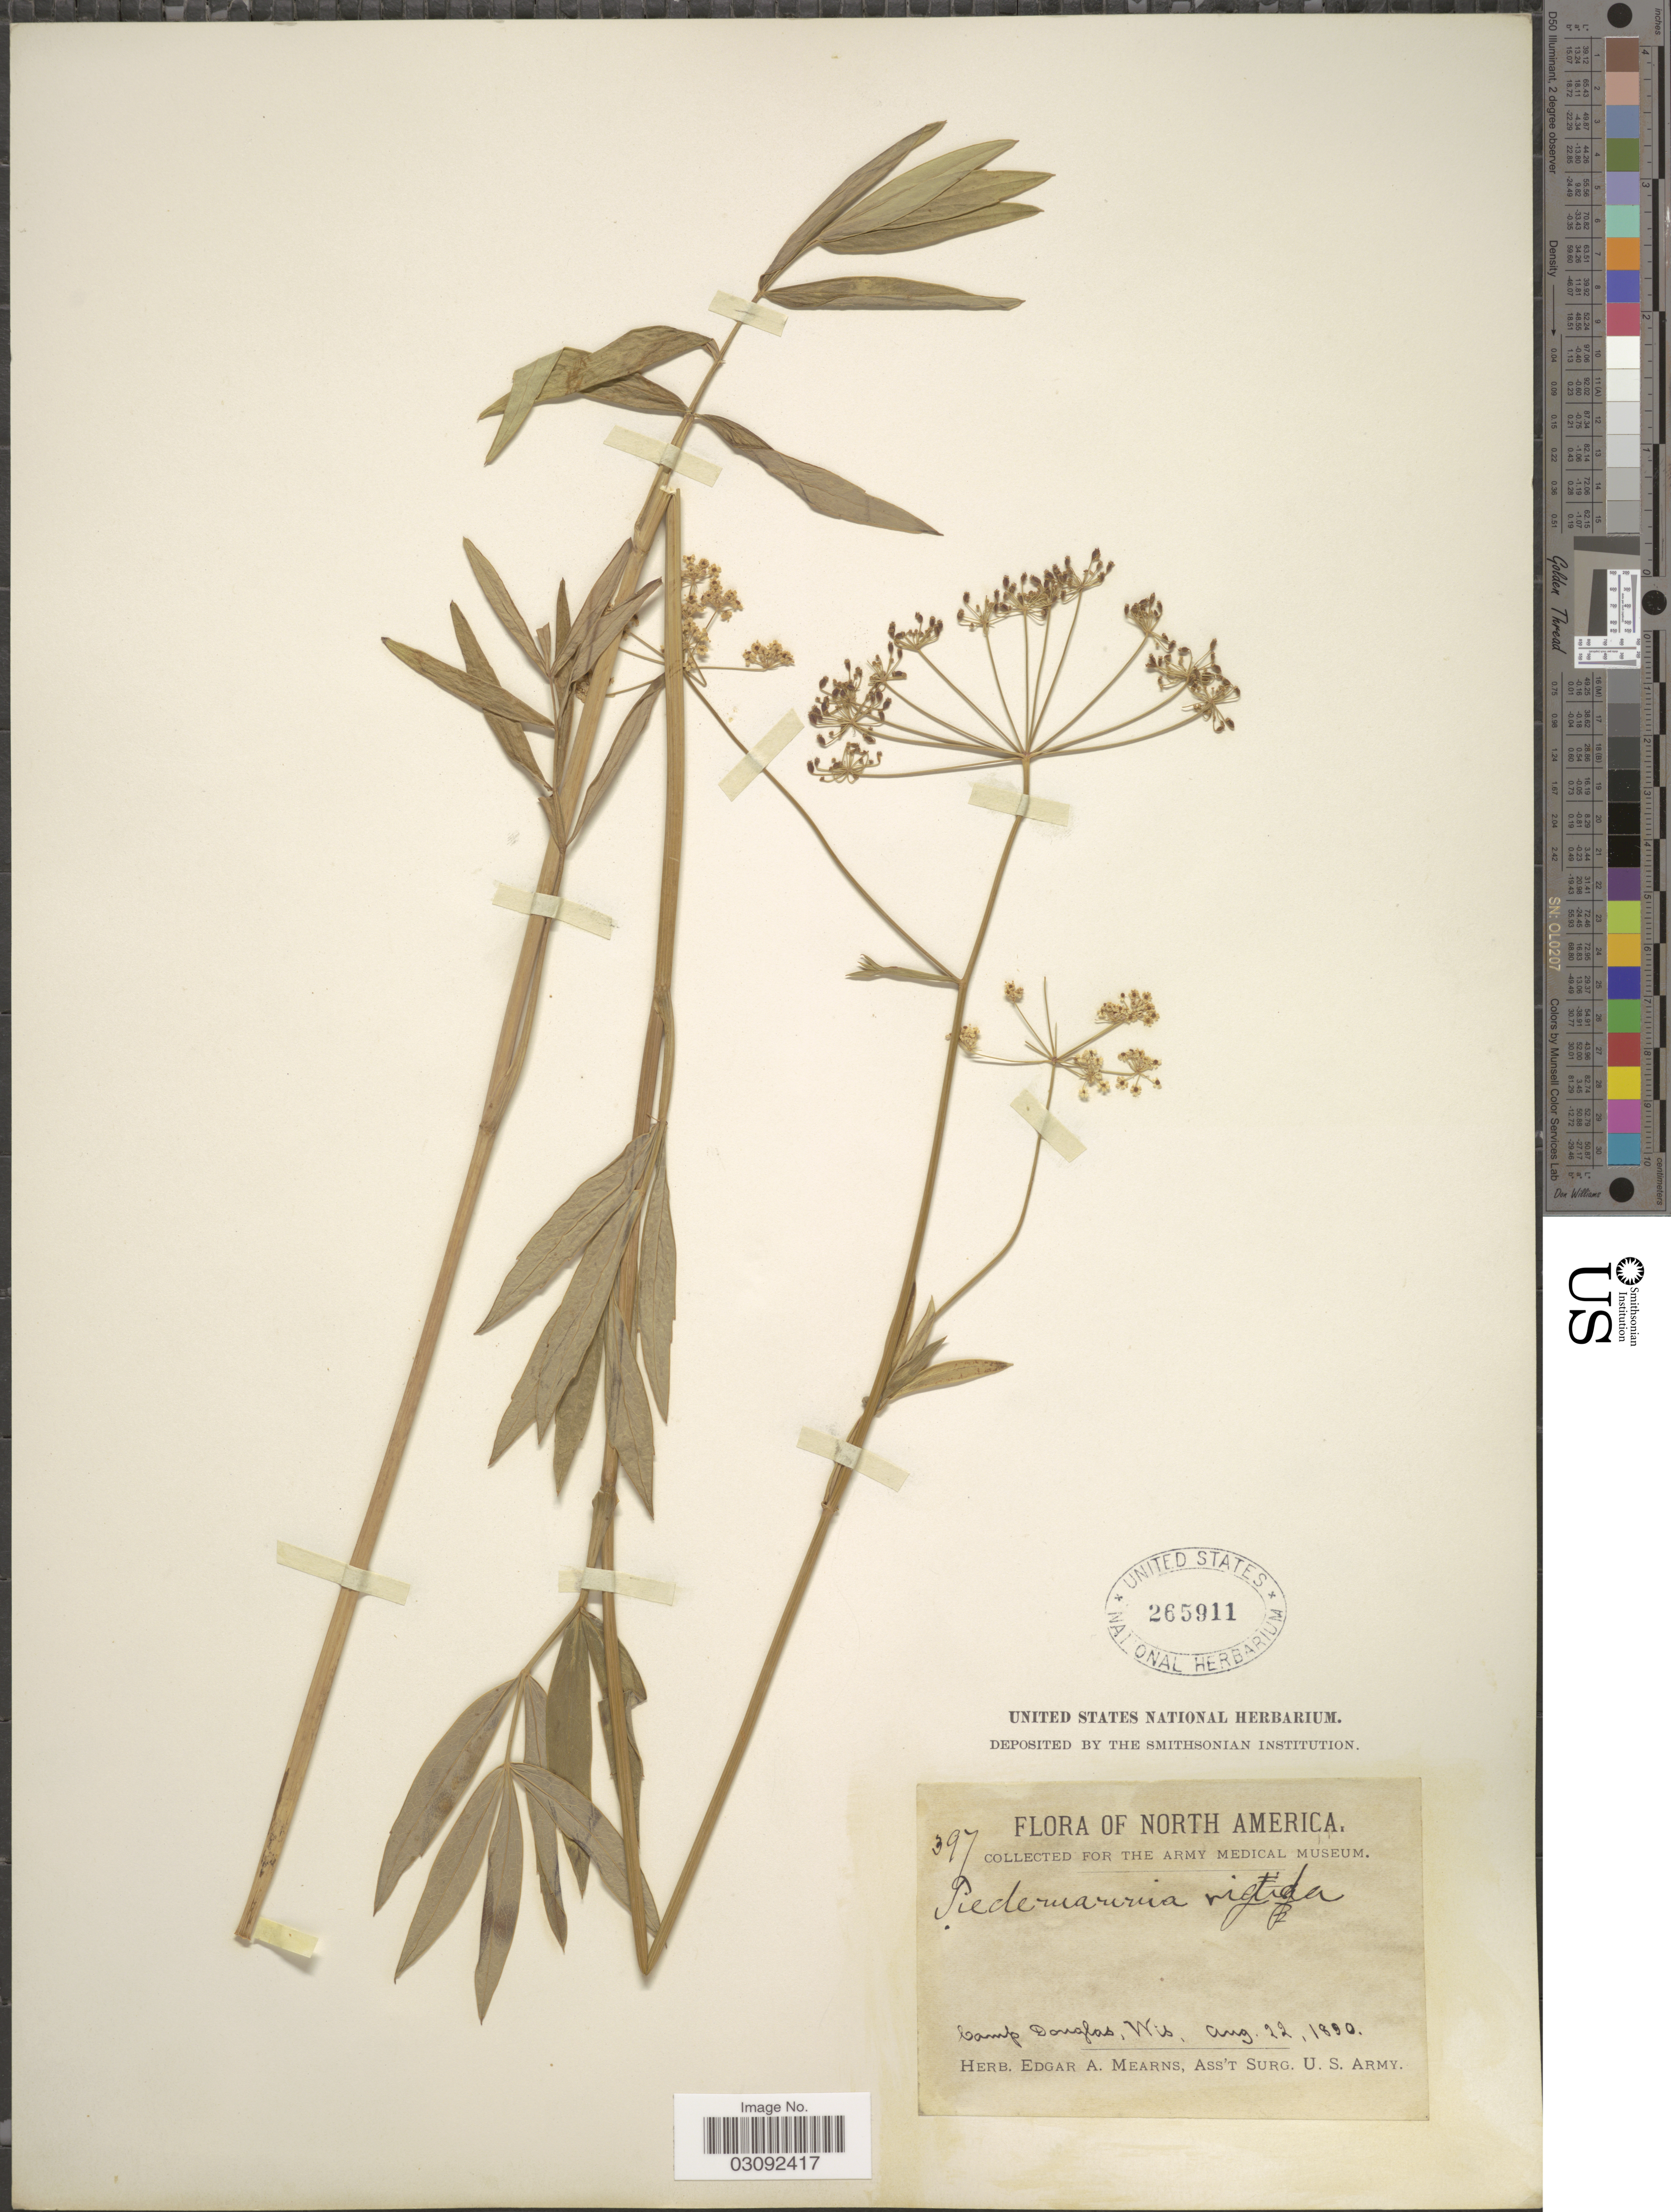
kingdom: Plantae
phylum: Tracheophyta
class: Magnoliopsida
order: Apiales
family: Apiaceae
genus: Oxypolis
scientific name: Oxypolis rigidior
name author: (L.) Raf.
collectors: ex herb. Edgar A. Mearns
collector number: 397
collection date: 1890-08-22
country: United States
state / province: Wisconsin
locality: Camp Douglas.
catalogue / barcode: US 265911